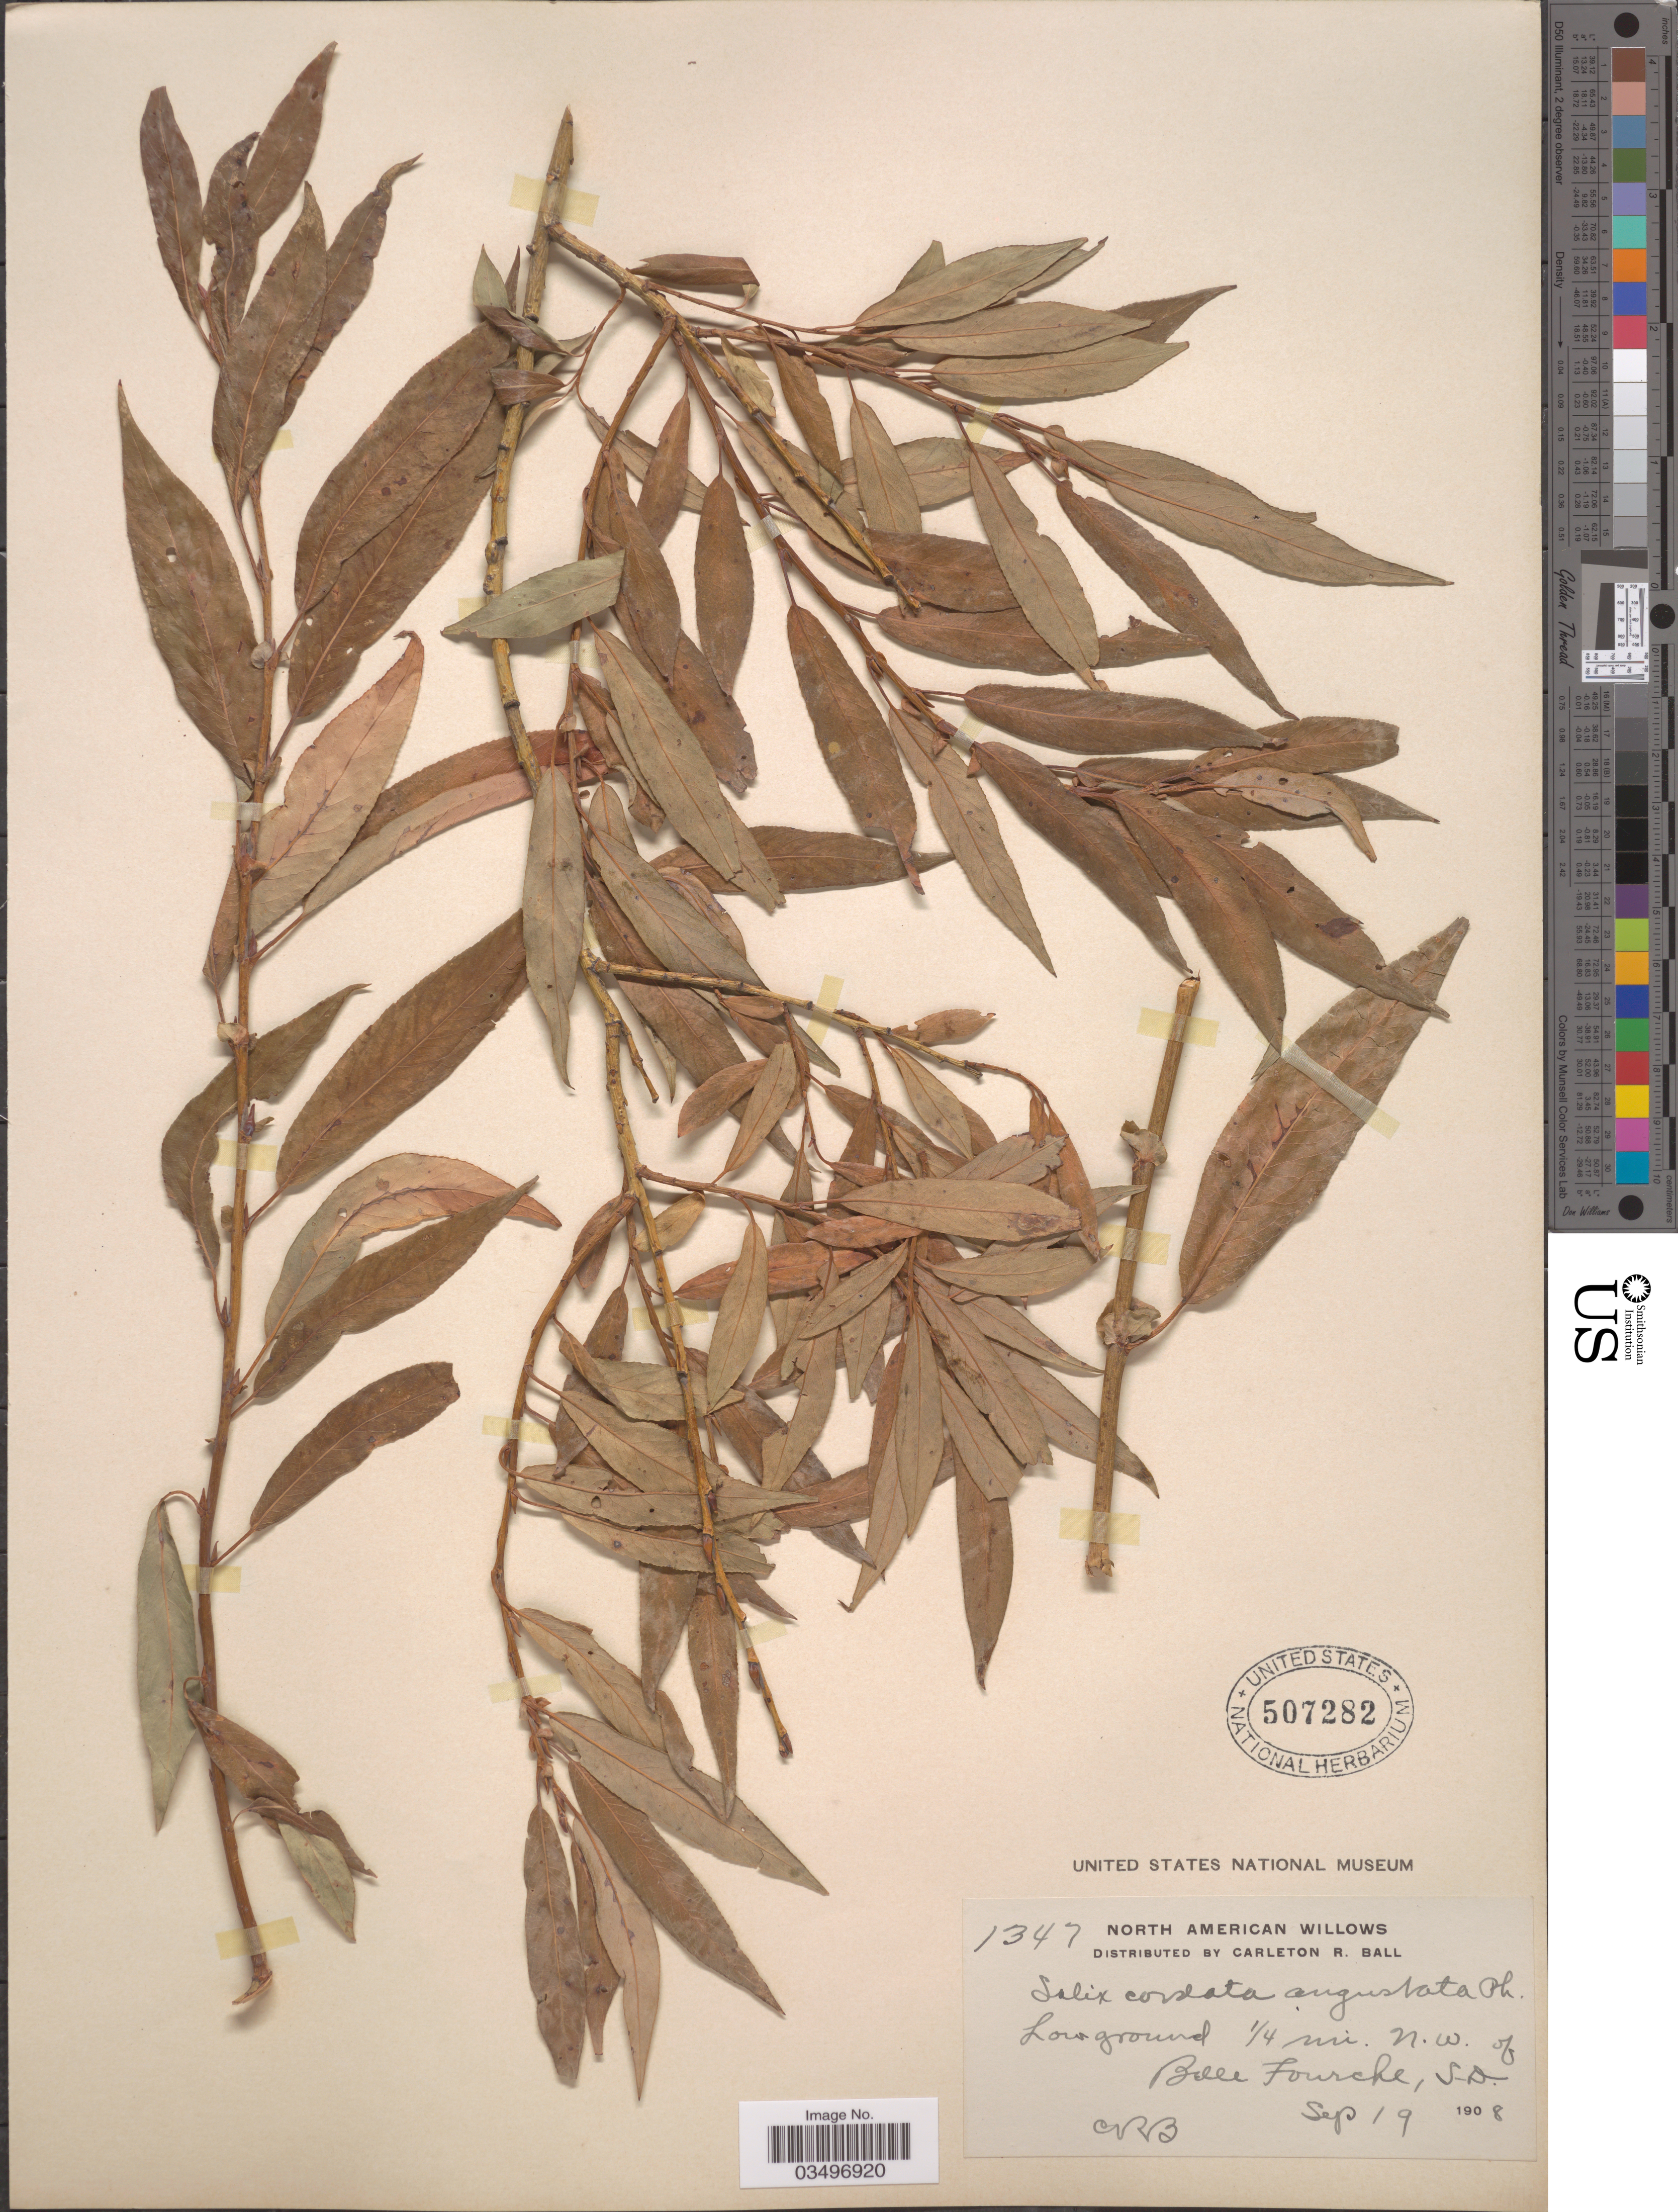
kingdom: Plantae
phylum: Tracheophyta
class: Magnoliopsida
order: Malpighiales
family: Salicaceae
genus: Salix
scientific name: Salix eriocephala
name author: Michx.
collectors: C. R. Ball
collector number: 1347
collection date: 1908-09-19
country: United States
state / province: South Dakota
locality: ¼ mi. N. W. of Belle Fourche.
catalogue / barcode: US 507282